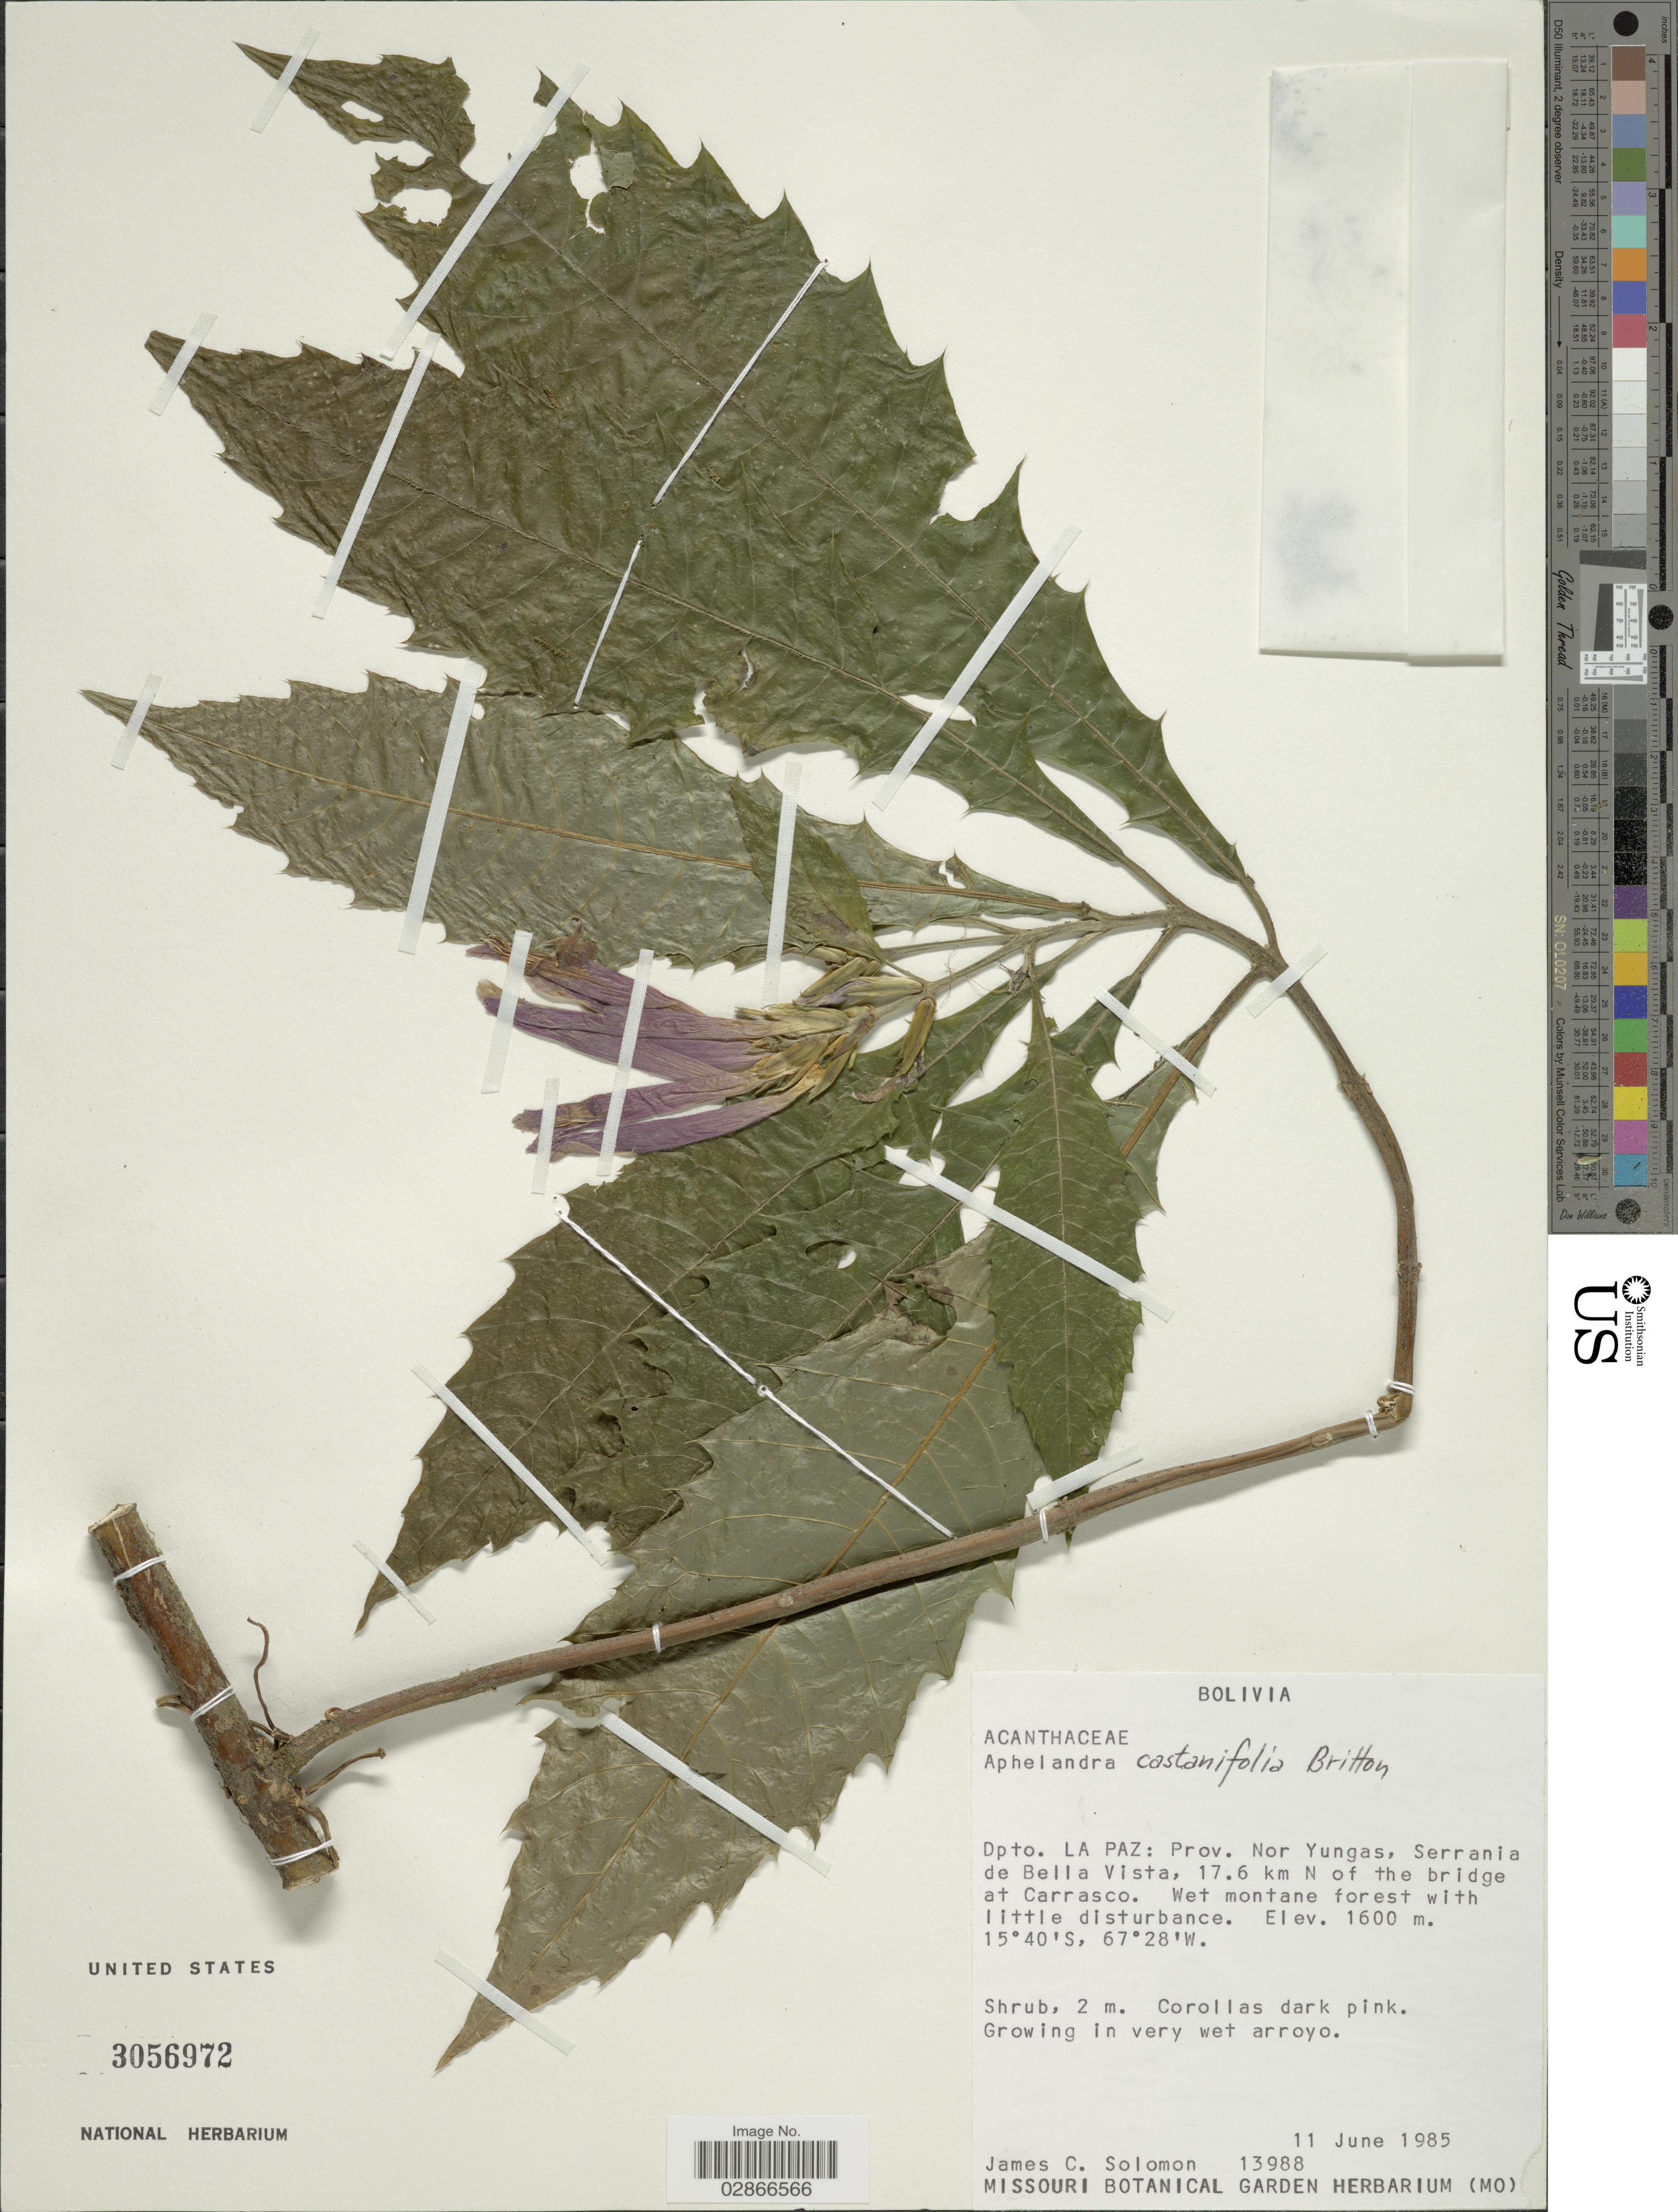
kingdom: Plantae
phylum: Tracheophyta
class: Magnoliopsida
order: Lamiales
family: Acanthaceae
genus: Aphelandra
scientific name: Aphelandra castanaefolia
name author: Britton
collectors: J. C. Solomon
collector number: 13988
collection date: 1985-06-11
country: Bolivia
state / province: La Paz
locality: Dpto. La Paz: Prov. Nor Yungas, Serrania de Bella Vista, 17.6 km N of the bridge at Carrasco.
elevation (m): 1600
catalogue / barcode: US 3056972